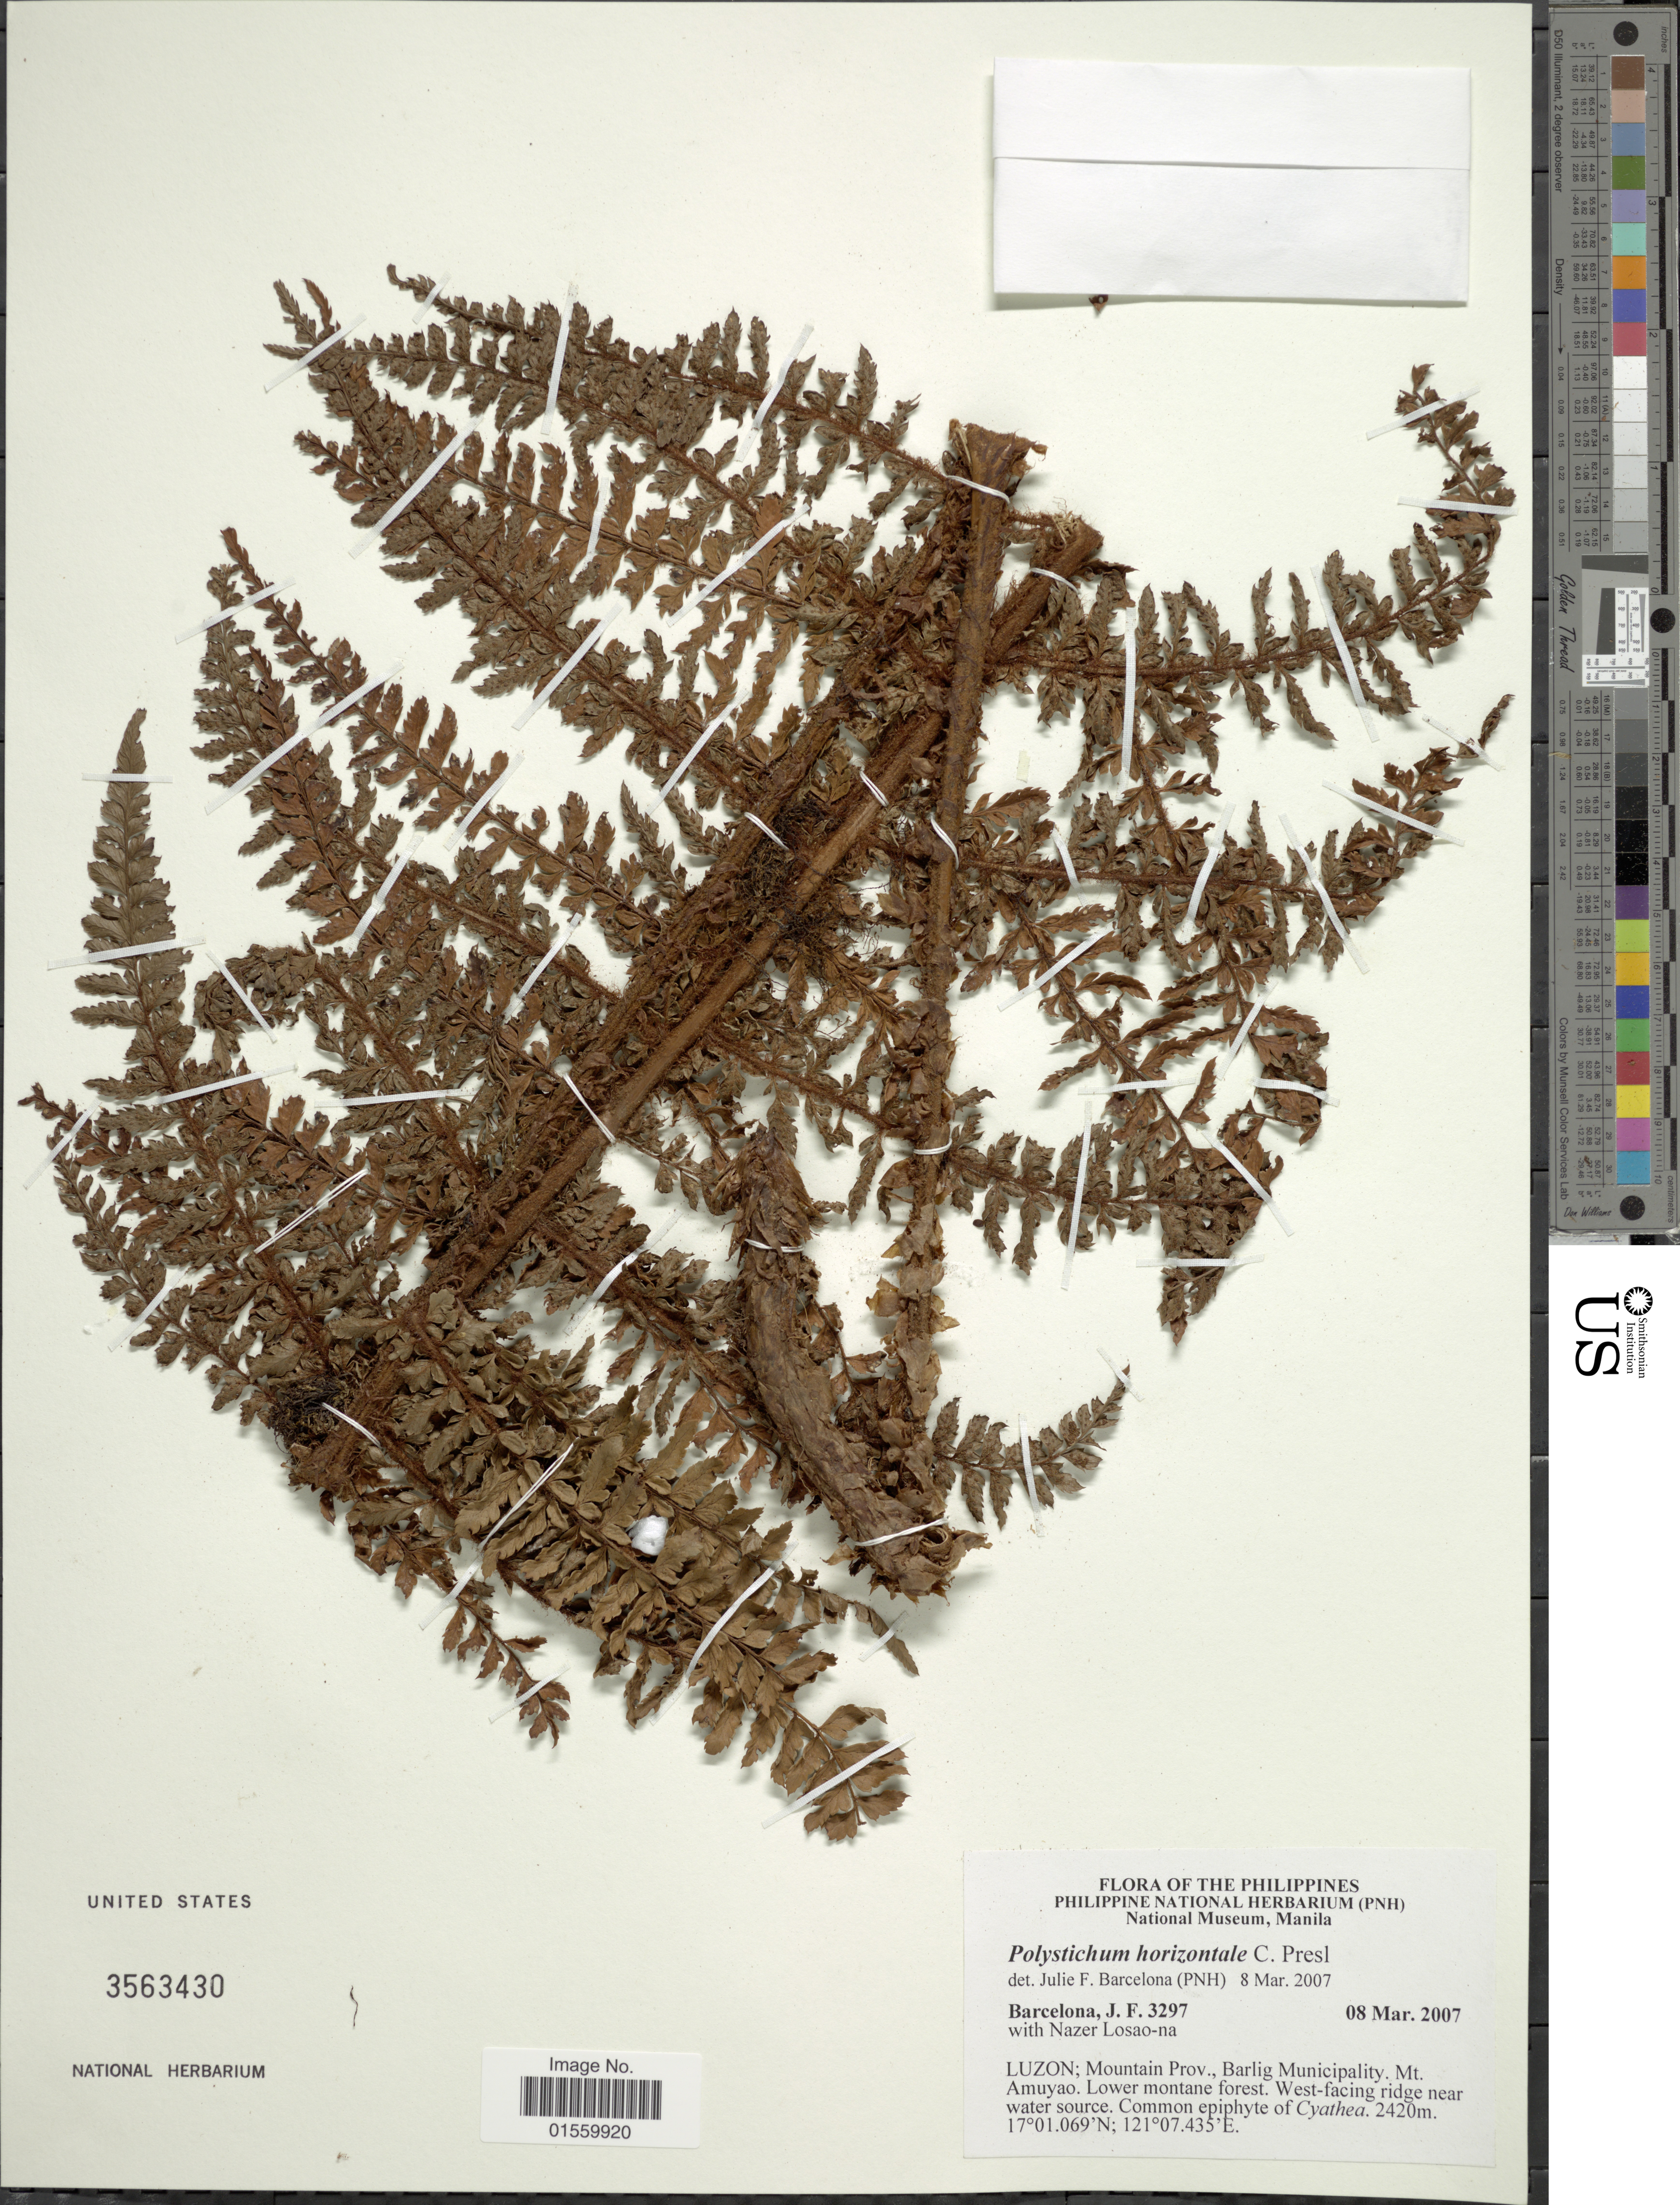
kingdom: Plantae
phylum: Tracheophyta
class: Polypodiopsida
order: Polypodiales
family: Dryopteridaceae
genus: Polystichum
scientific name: Polystichum horizontale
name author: C. Presl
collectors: J. F. Barcelona & N. Losao-na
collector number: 3297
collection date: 2007-03-08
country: Philippines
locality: Luzon; Mountain Prov., Barlig Municipality, Mt. Amuyao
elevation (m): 2420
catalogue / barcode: US 3563430